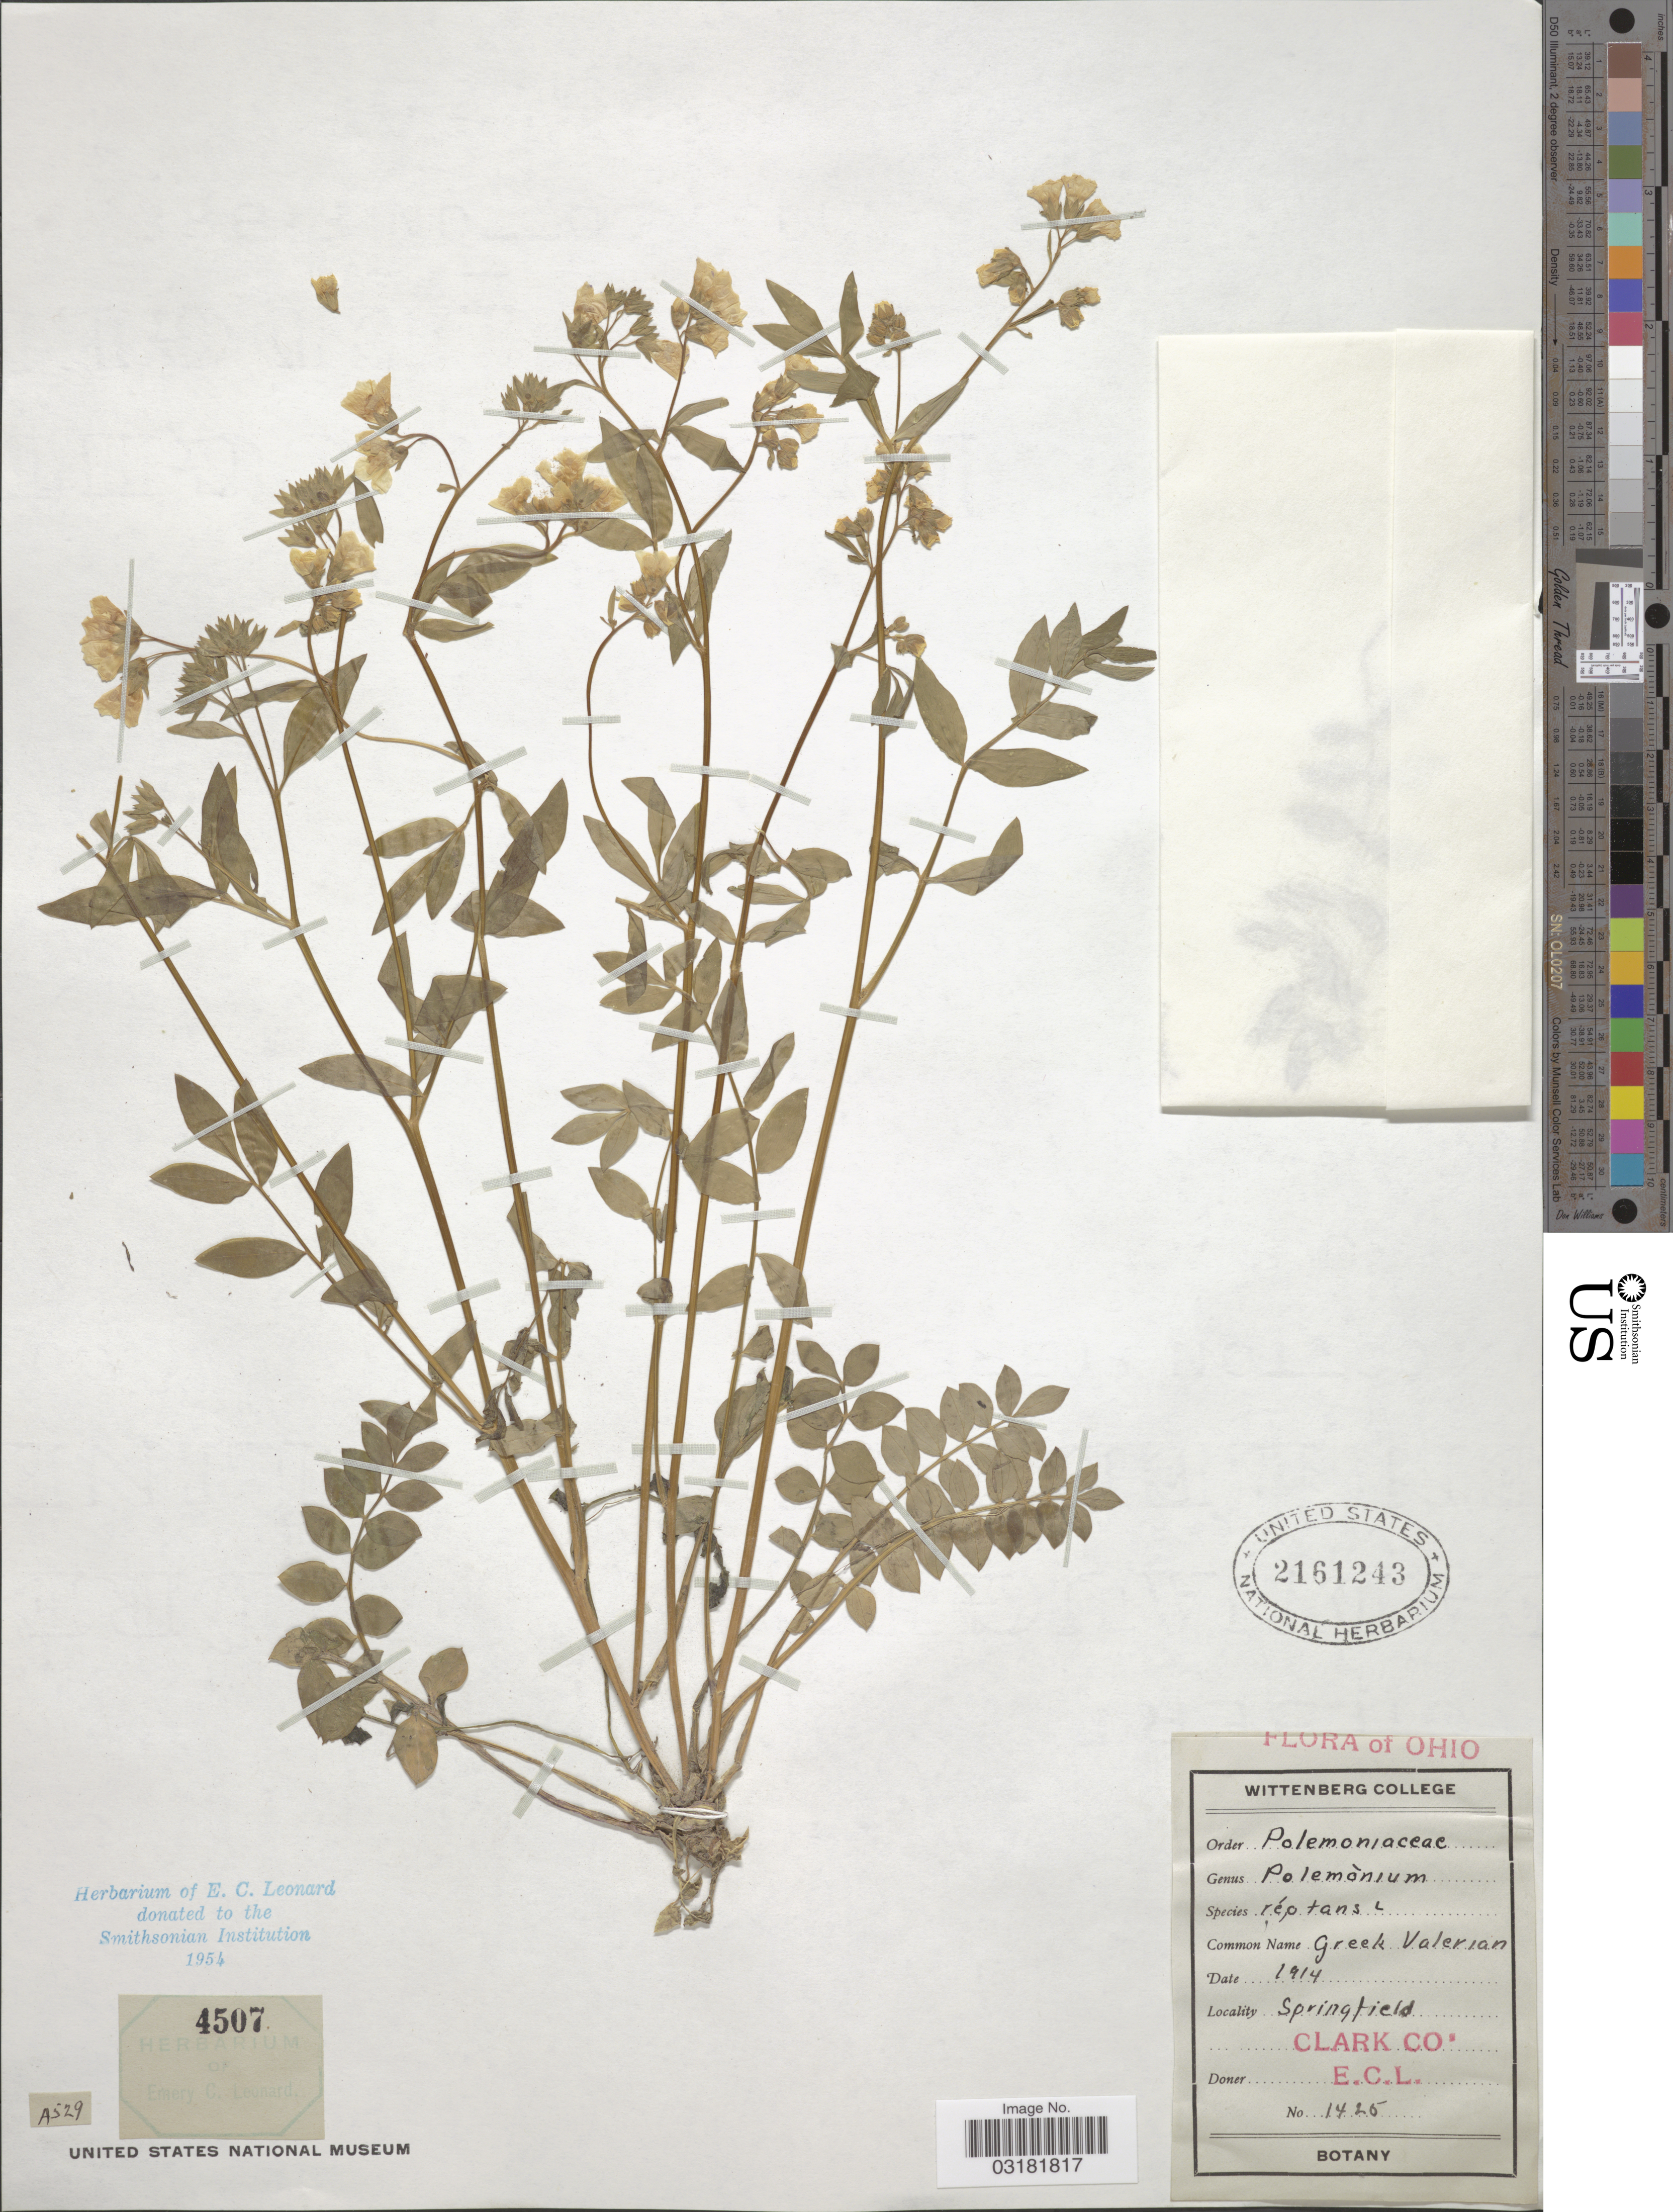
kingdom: Plantae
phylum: Tracheophyta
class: Magnoliopsida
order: Ericales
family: Polemoniaceae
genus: Polemonium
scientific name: Polemonium reptans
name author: L.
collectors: Wittenberg College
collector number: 1425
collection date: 1914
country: United States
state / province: Ohio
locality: Springfield. Clark Co.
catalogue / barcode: US 2161243